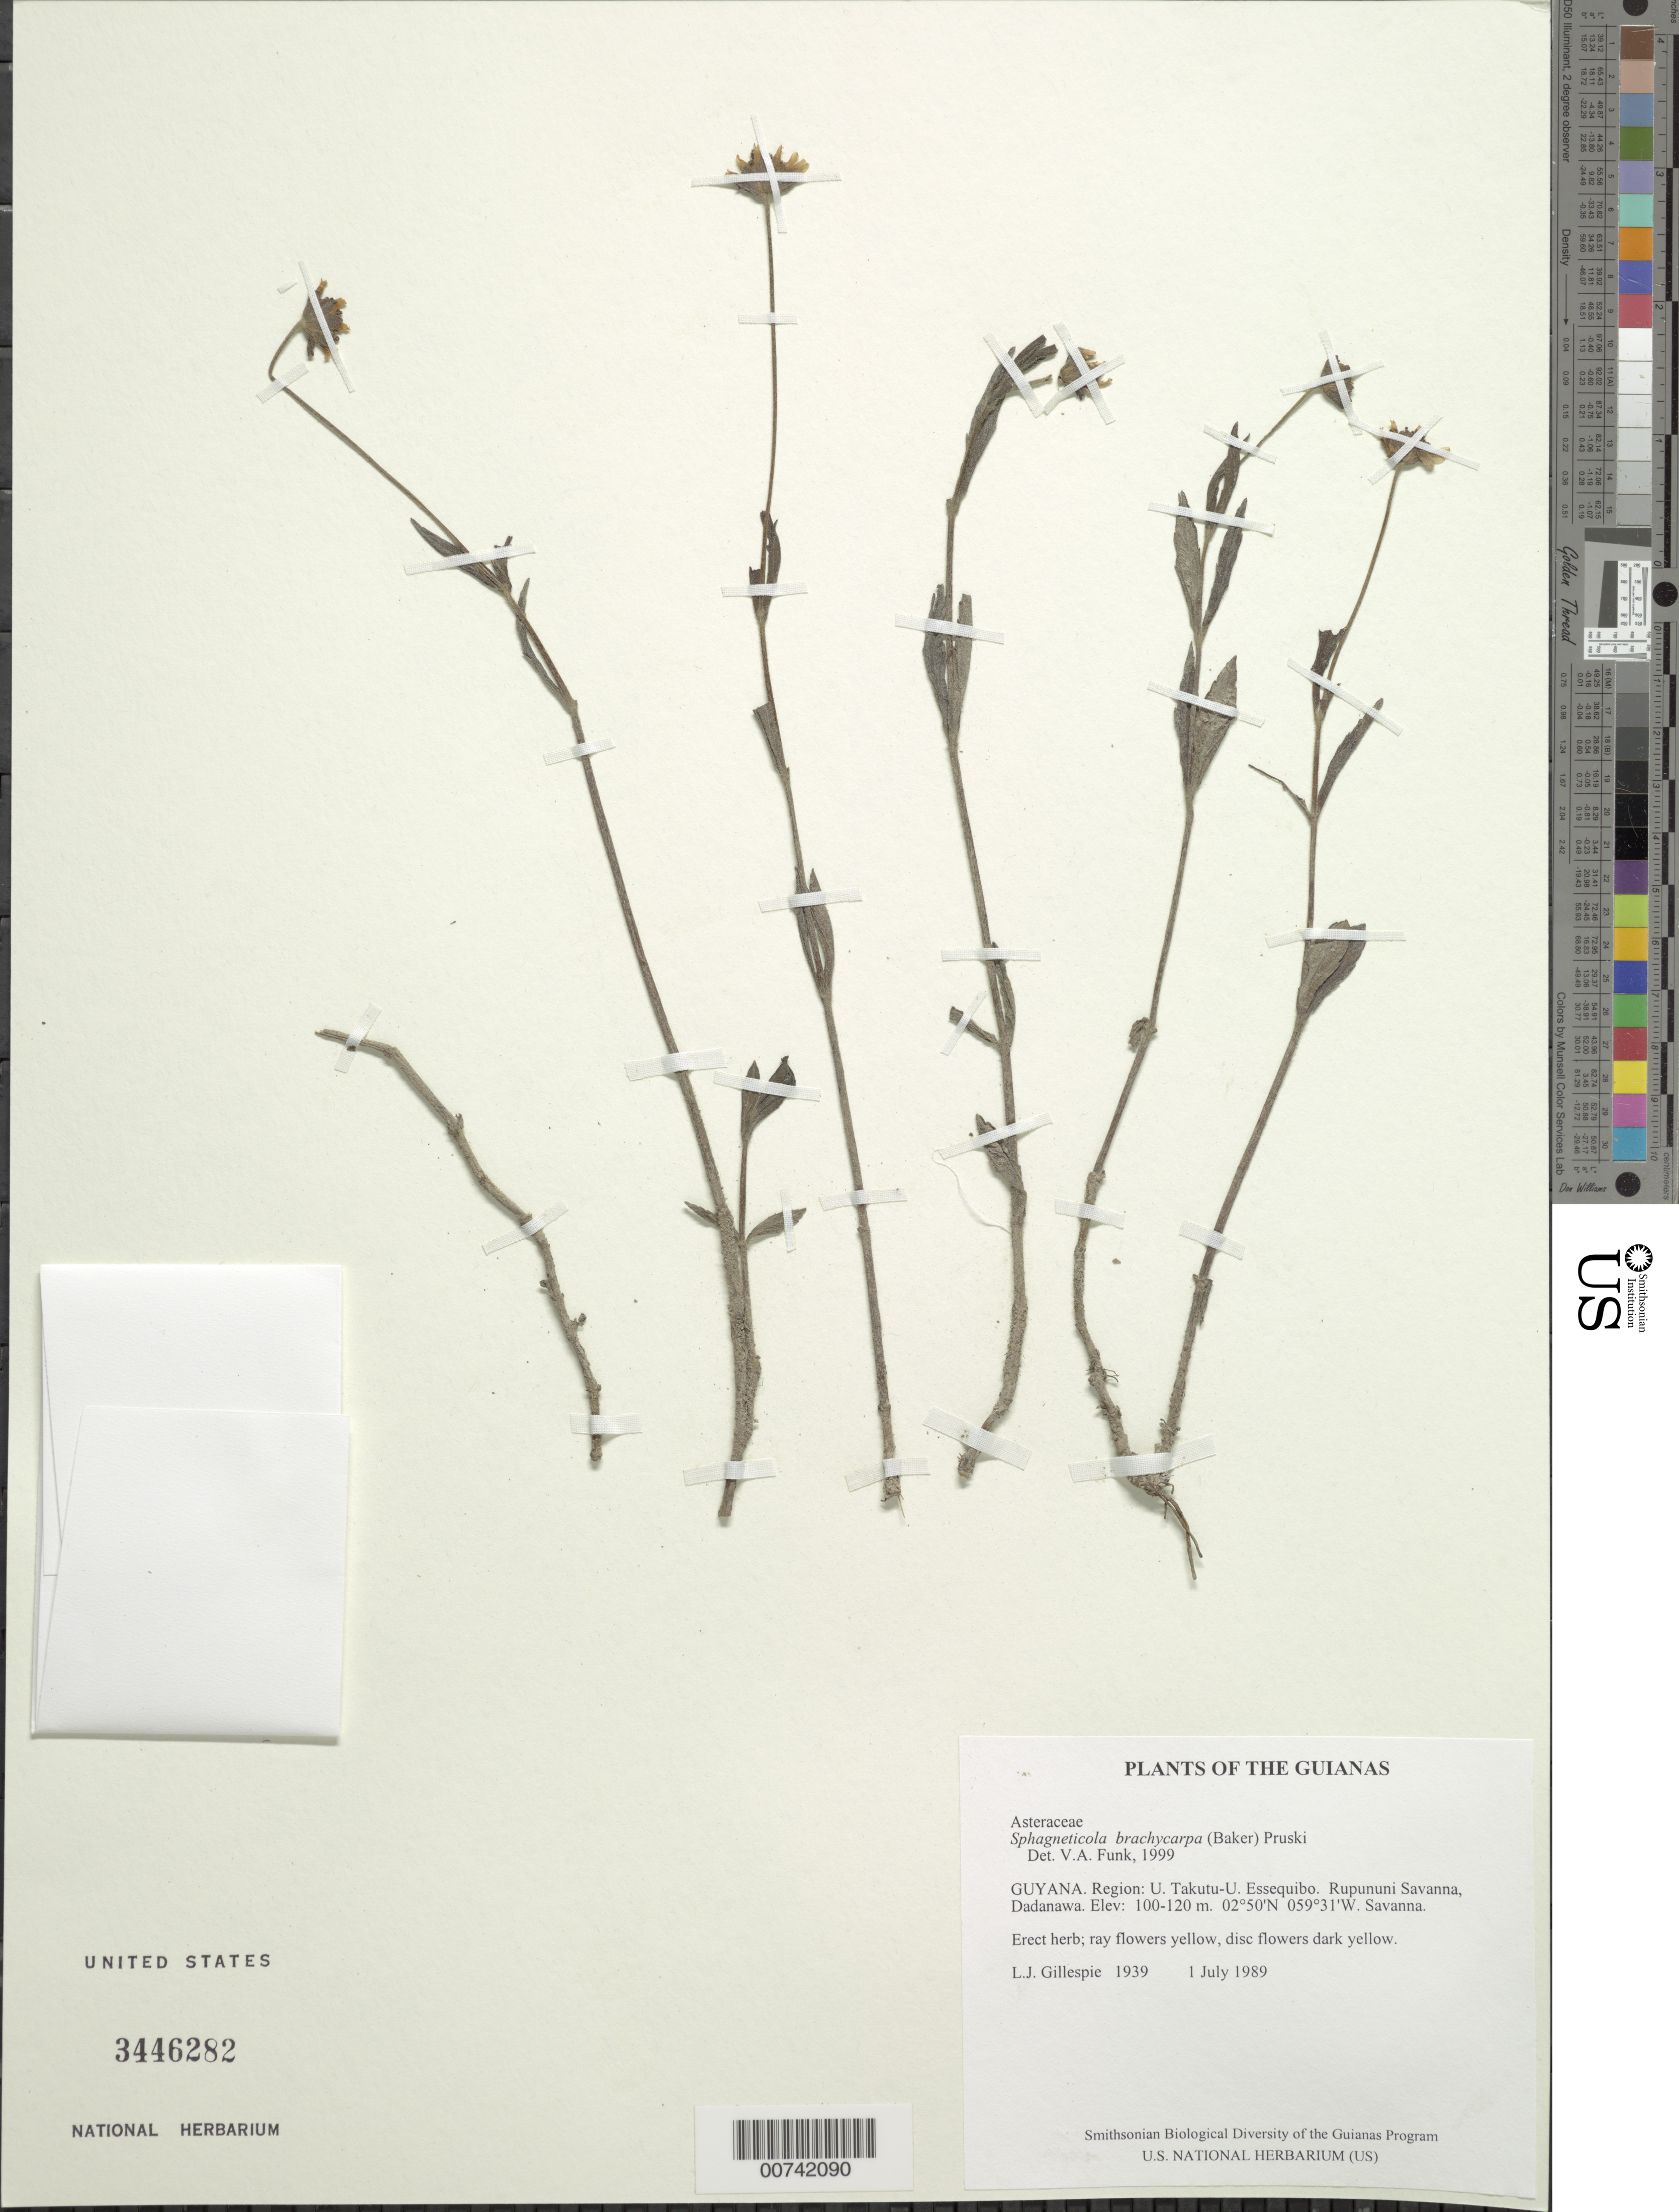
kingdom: Plantae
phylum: Tracheophyta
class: Magnoliopsida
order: Asterales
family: Asteraceae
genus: Sphagneticola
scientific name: Sphagneticola brachycarpa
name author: (Baker) Pruski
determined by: Funk, Vicki A., (BOT), Smithsonian Institution - National Museum of Natural History (UNITED STATES)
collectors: L. J. Gillespie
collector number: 1939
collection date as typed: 1 July 1989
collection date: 1989-07-01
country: Guyana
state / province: U. Takutu-U. Essequibo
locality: Rupununi Savanna, Dadanawa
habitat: Savanna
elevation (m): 100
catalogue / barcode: US 3446282